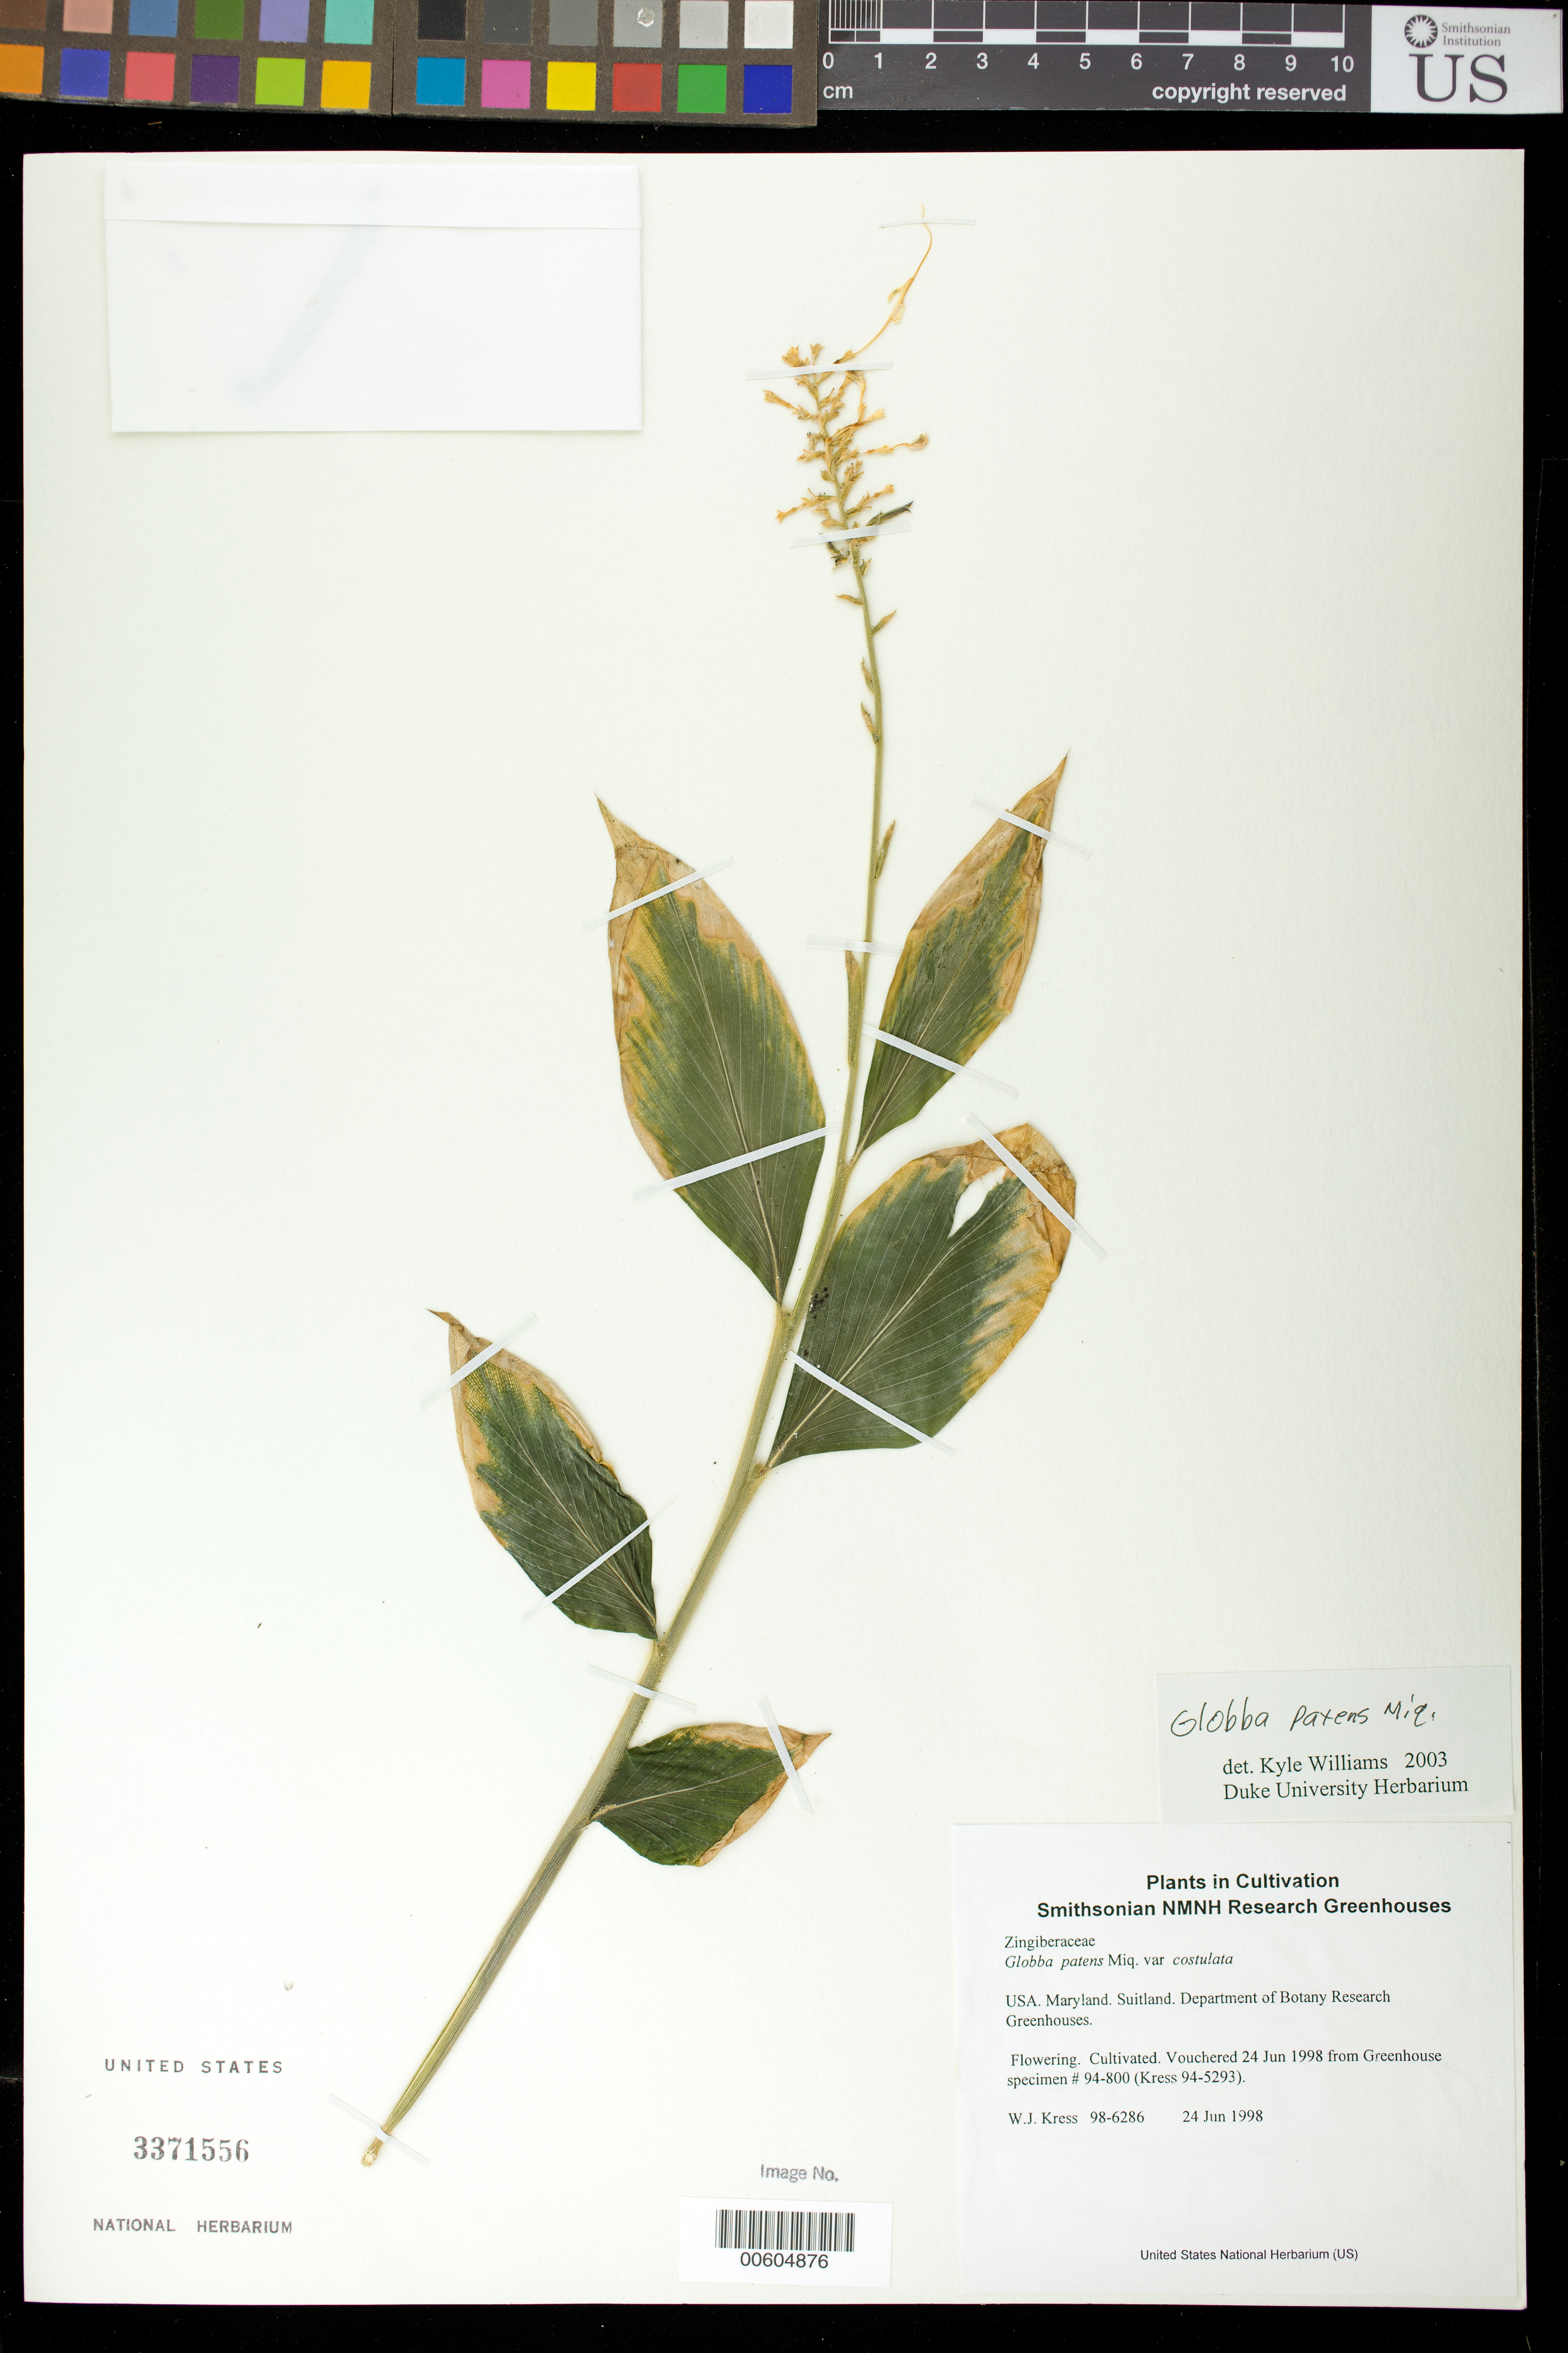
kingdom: Plantae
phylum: Tracheophyta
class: Liliopsida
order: Zingiberales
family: Zingiberaceae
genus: Globba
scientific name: Globba patens var. costulata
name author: S.N. Lim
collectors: W. J. Kress & M. Bordelon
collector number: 98-6286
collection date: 1998-06-24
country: United States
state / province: Maryland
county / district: Prince George's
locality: NMNH Botany Research Greenhouses. Suitland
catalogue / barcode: US 3371556